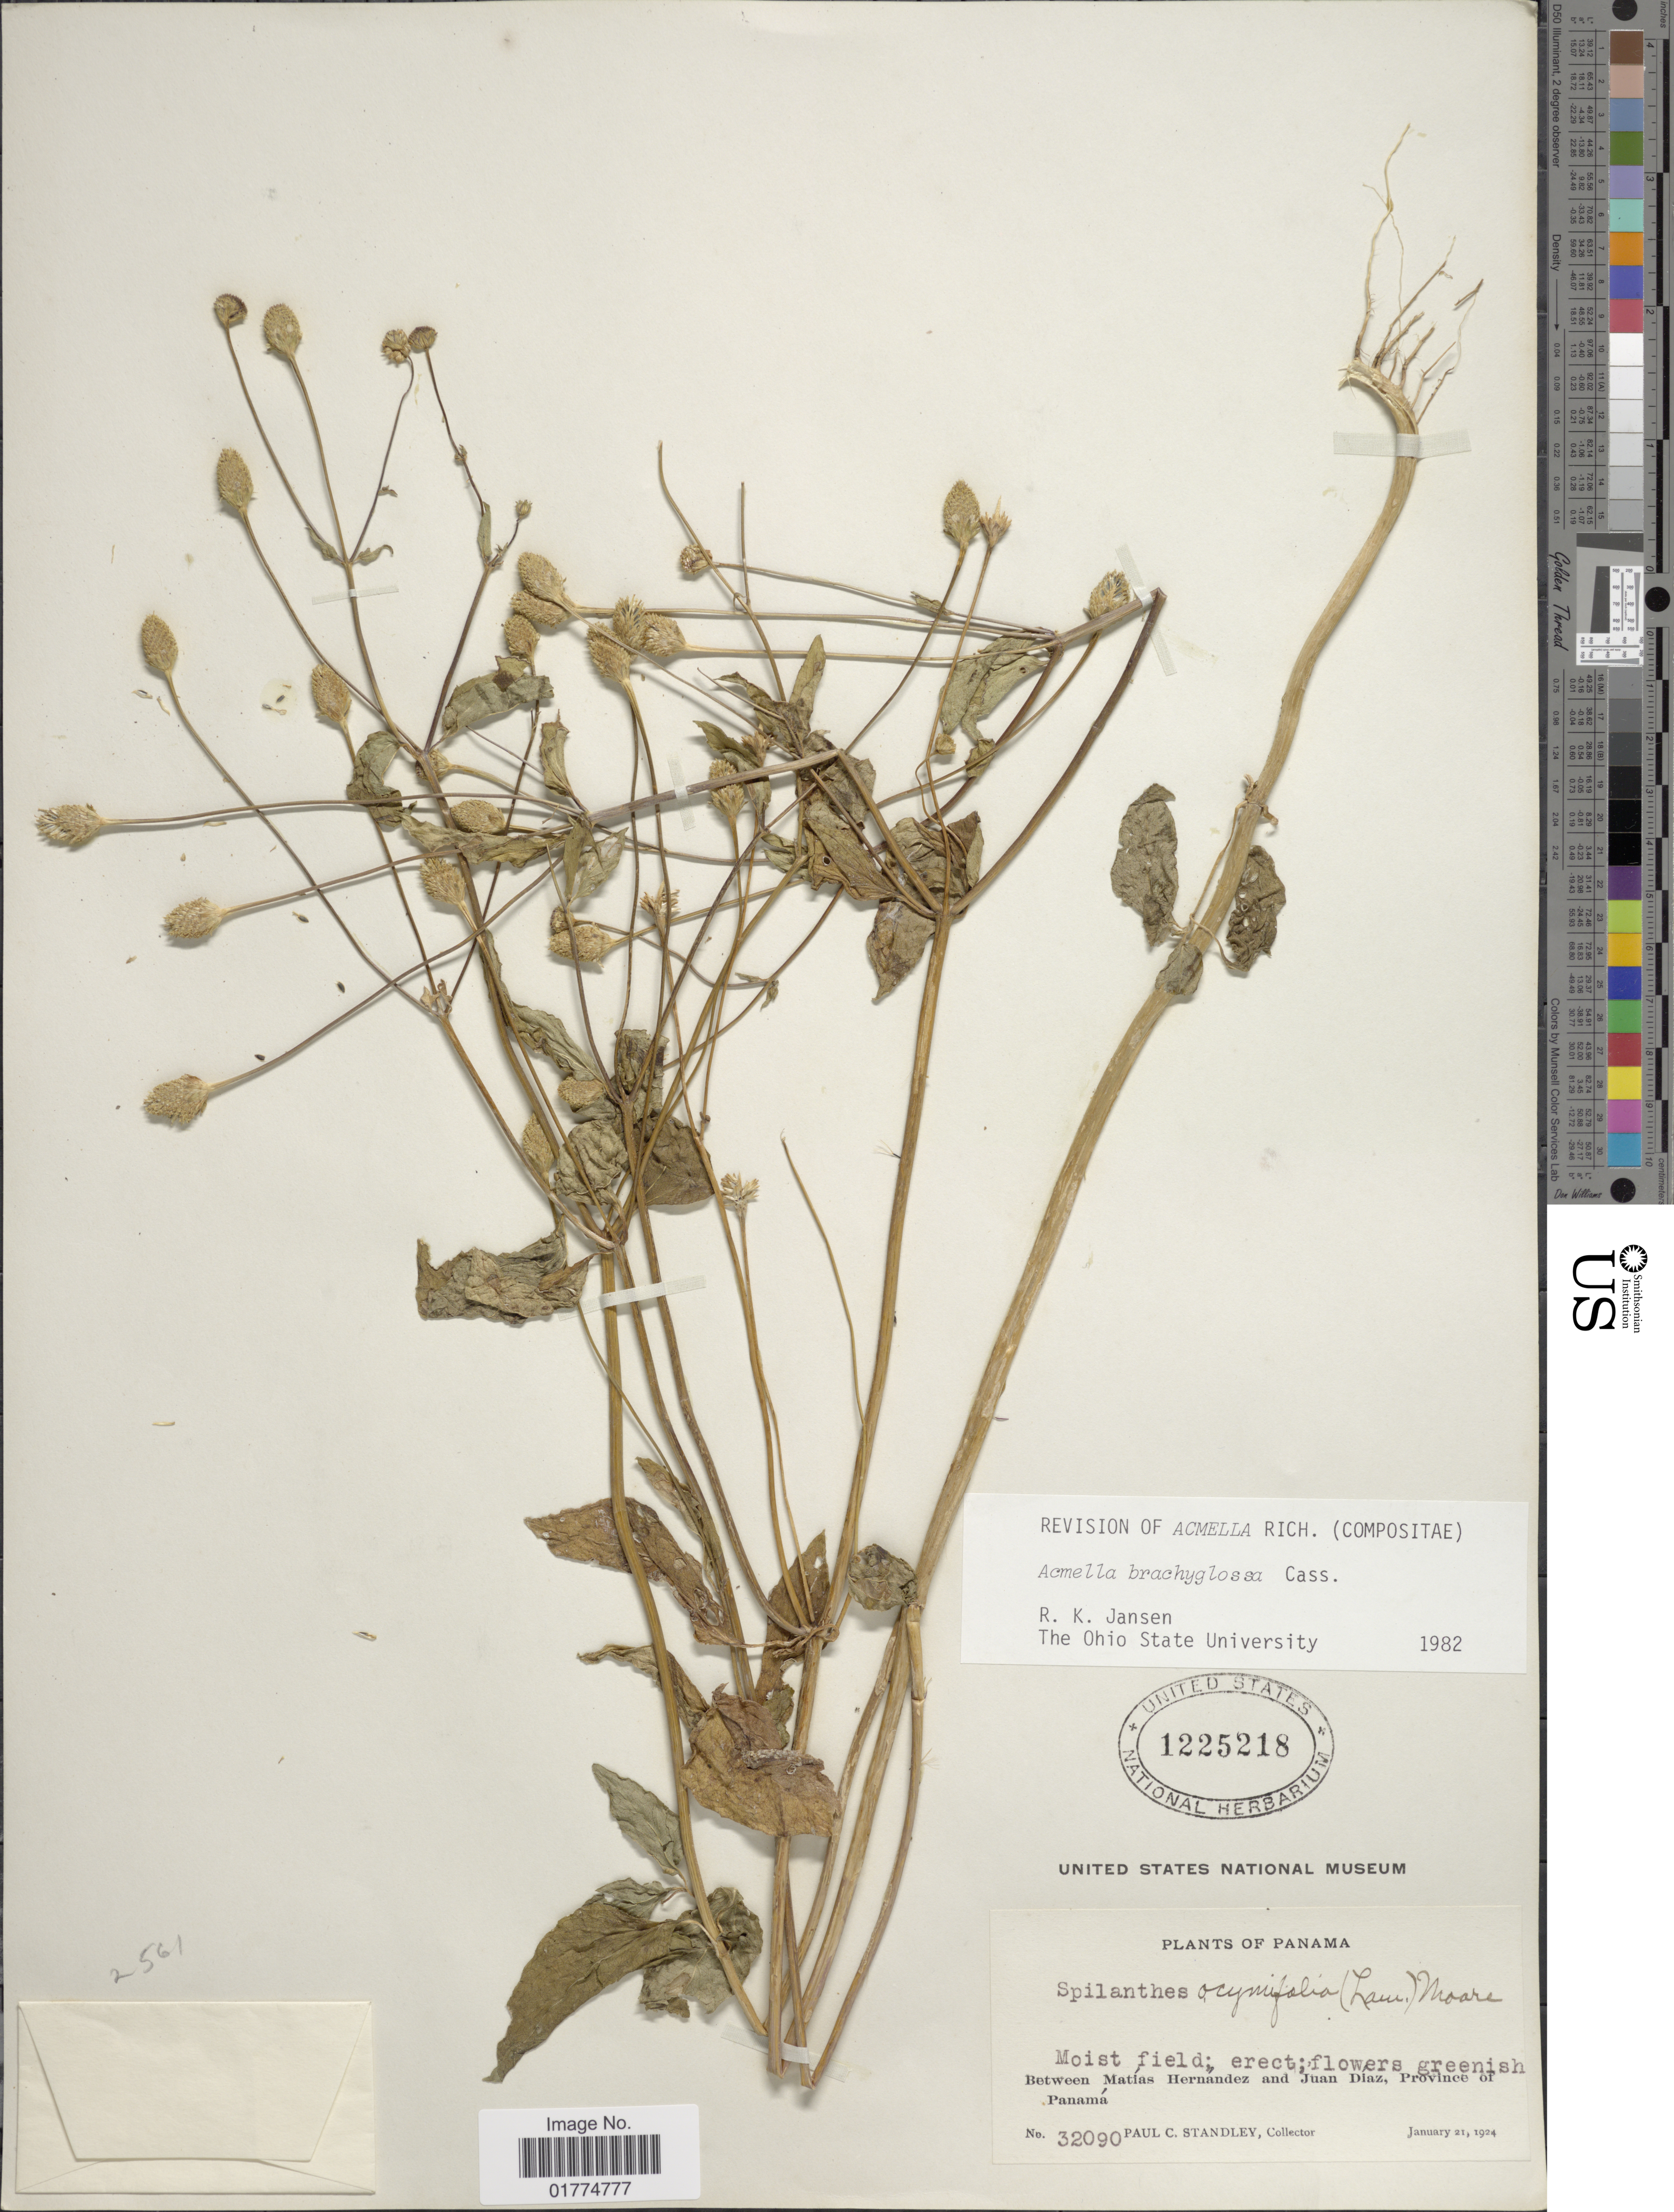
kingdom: Plantae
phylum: Tracheophyta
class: Magnoliopsida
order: Asterales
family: Asteraceae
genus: Acmella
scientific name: Acmella brachyglossa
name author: Cass.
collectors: P. C. Standley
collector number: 32090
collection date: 1924-01-21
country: Panama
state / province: Panamá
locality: Between Matías Hernandez and Juan Diaz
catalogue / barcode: US 1225218